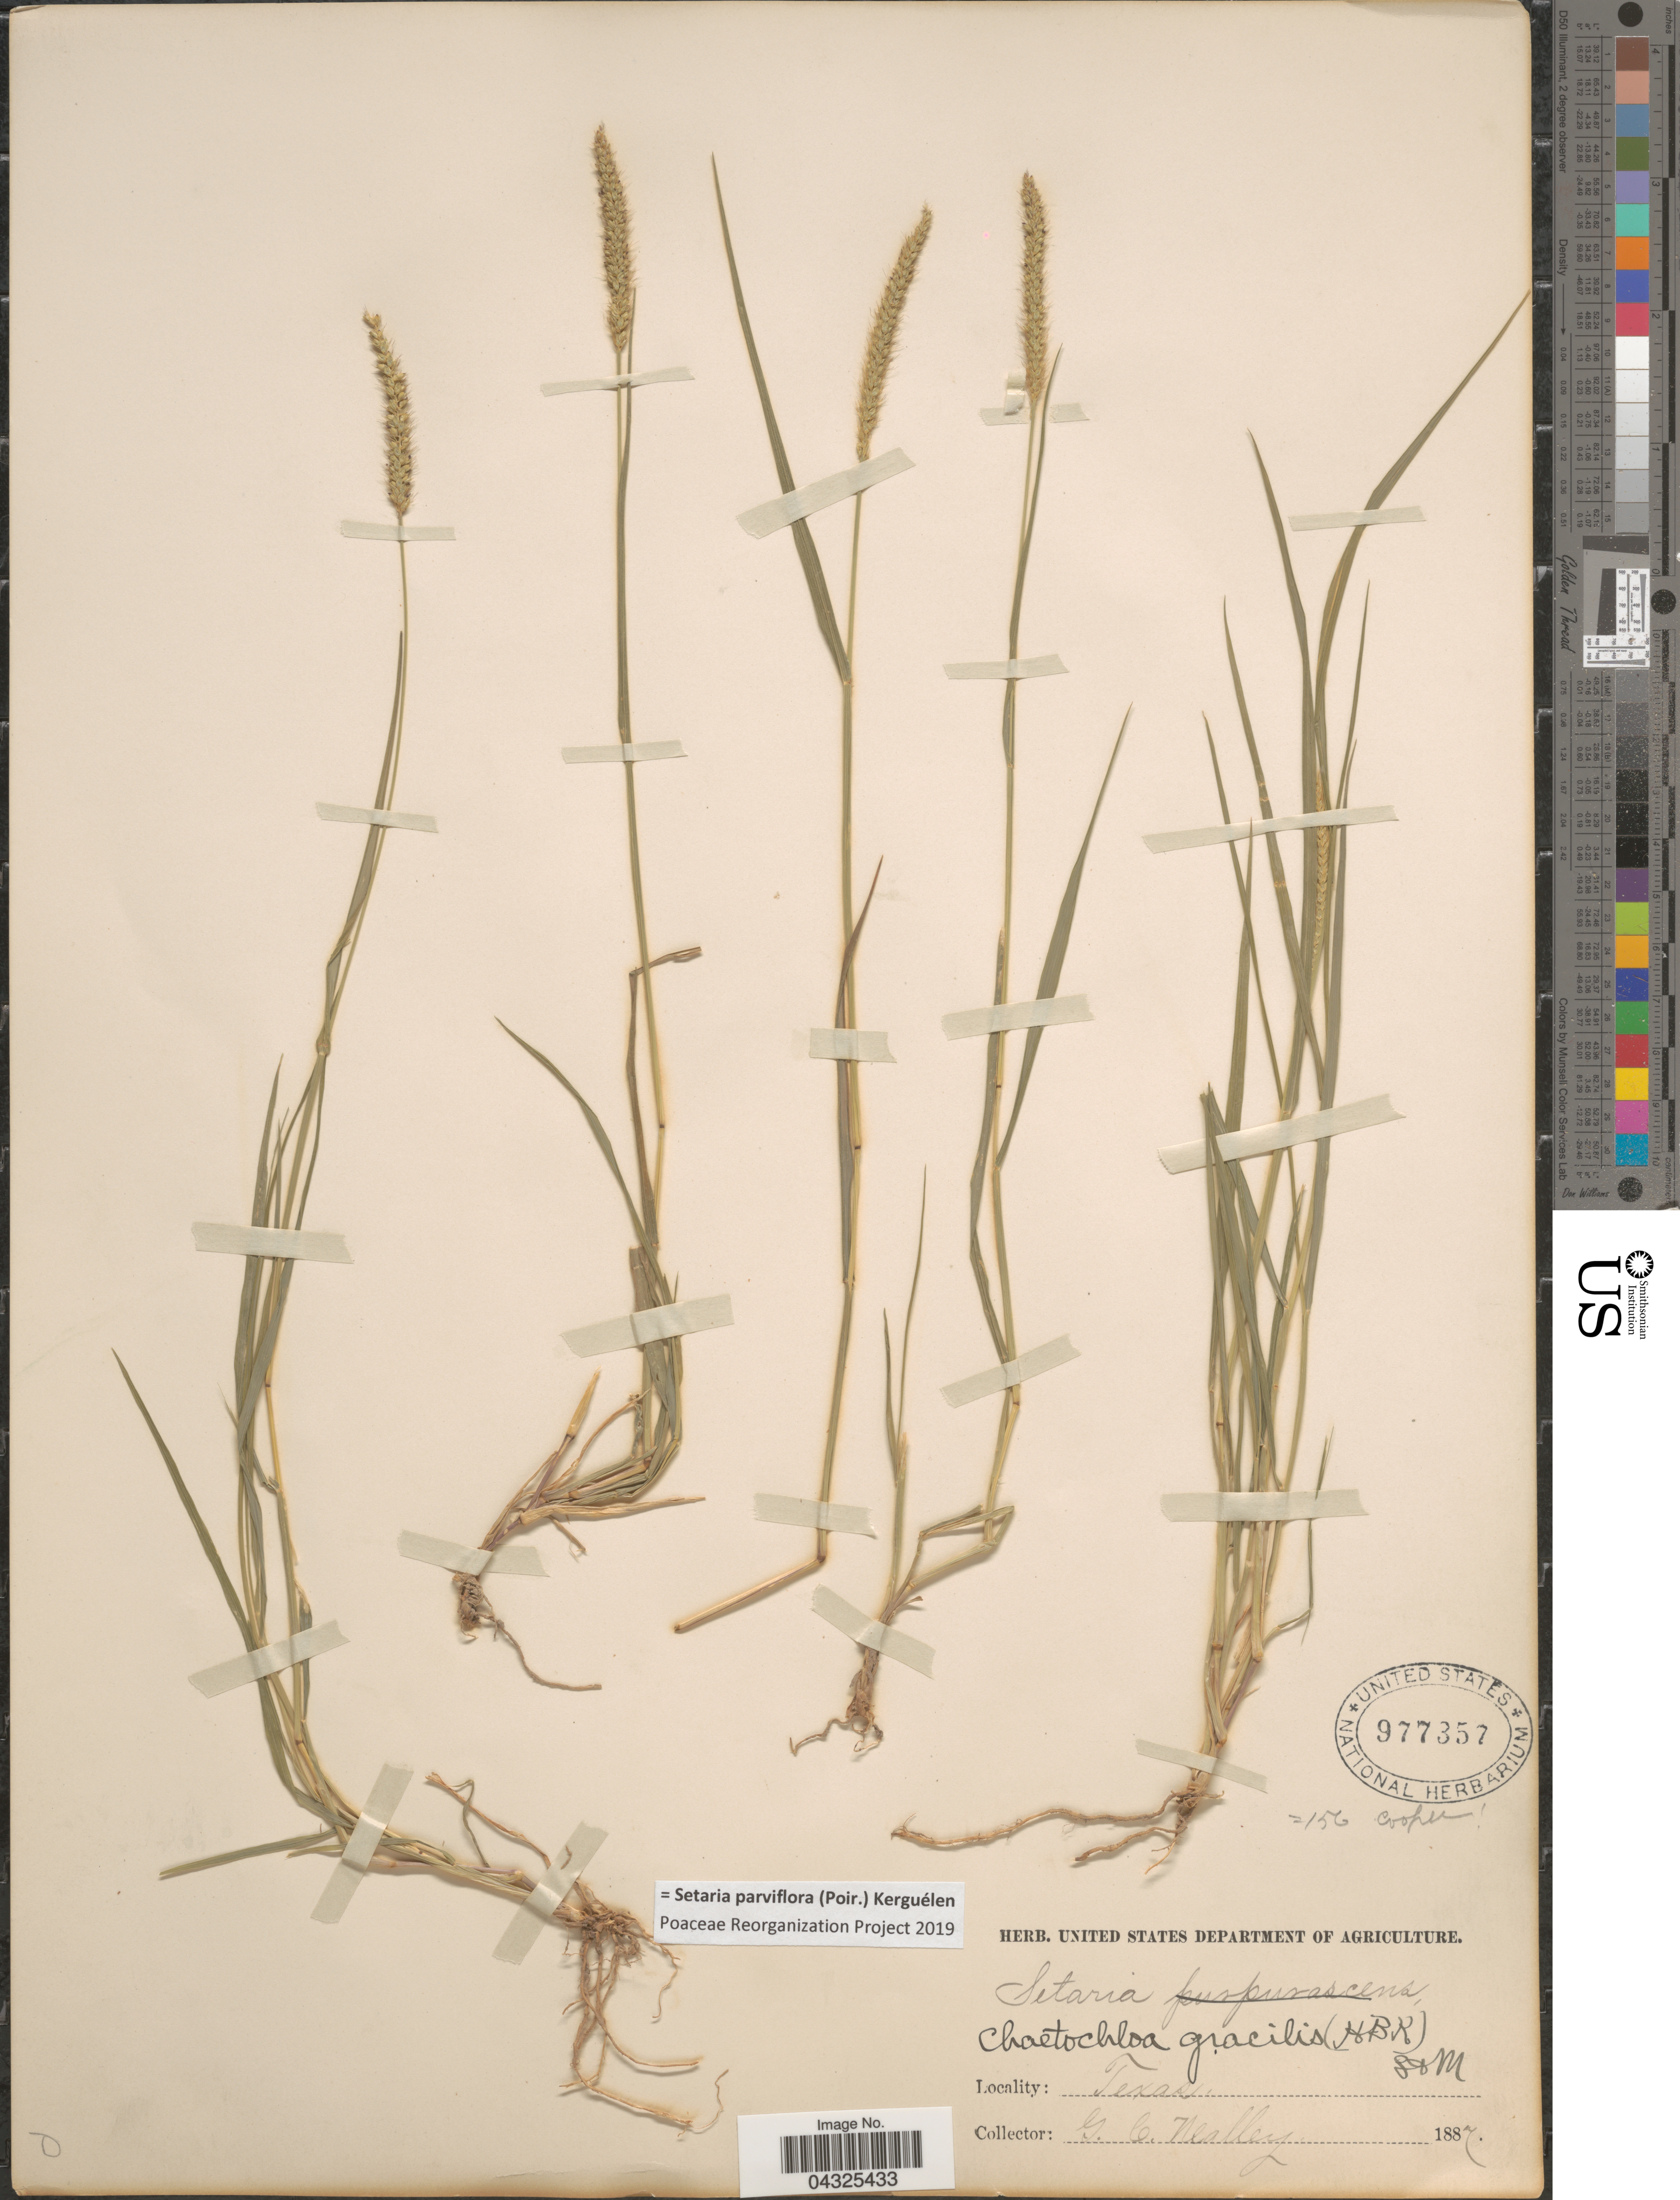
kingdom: Plantae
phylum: Tracheophyta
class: Liliopsida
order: Poales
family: Poaceae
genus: Setaria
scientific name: Setaria parviflora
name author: (Poir.) Kerguélen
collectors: G. C. Nealley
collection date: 1887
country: United States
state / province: Texas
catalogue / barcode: US 977357